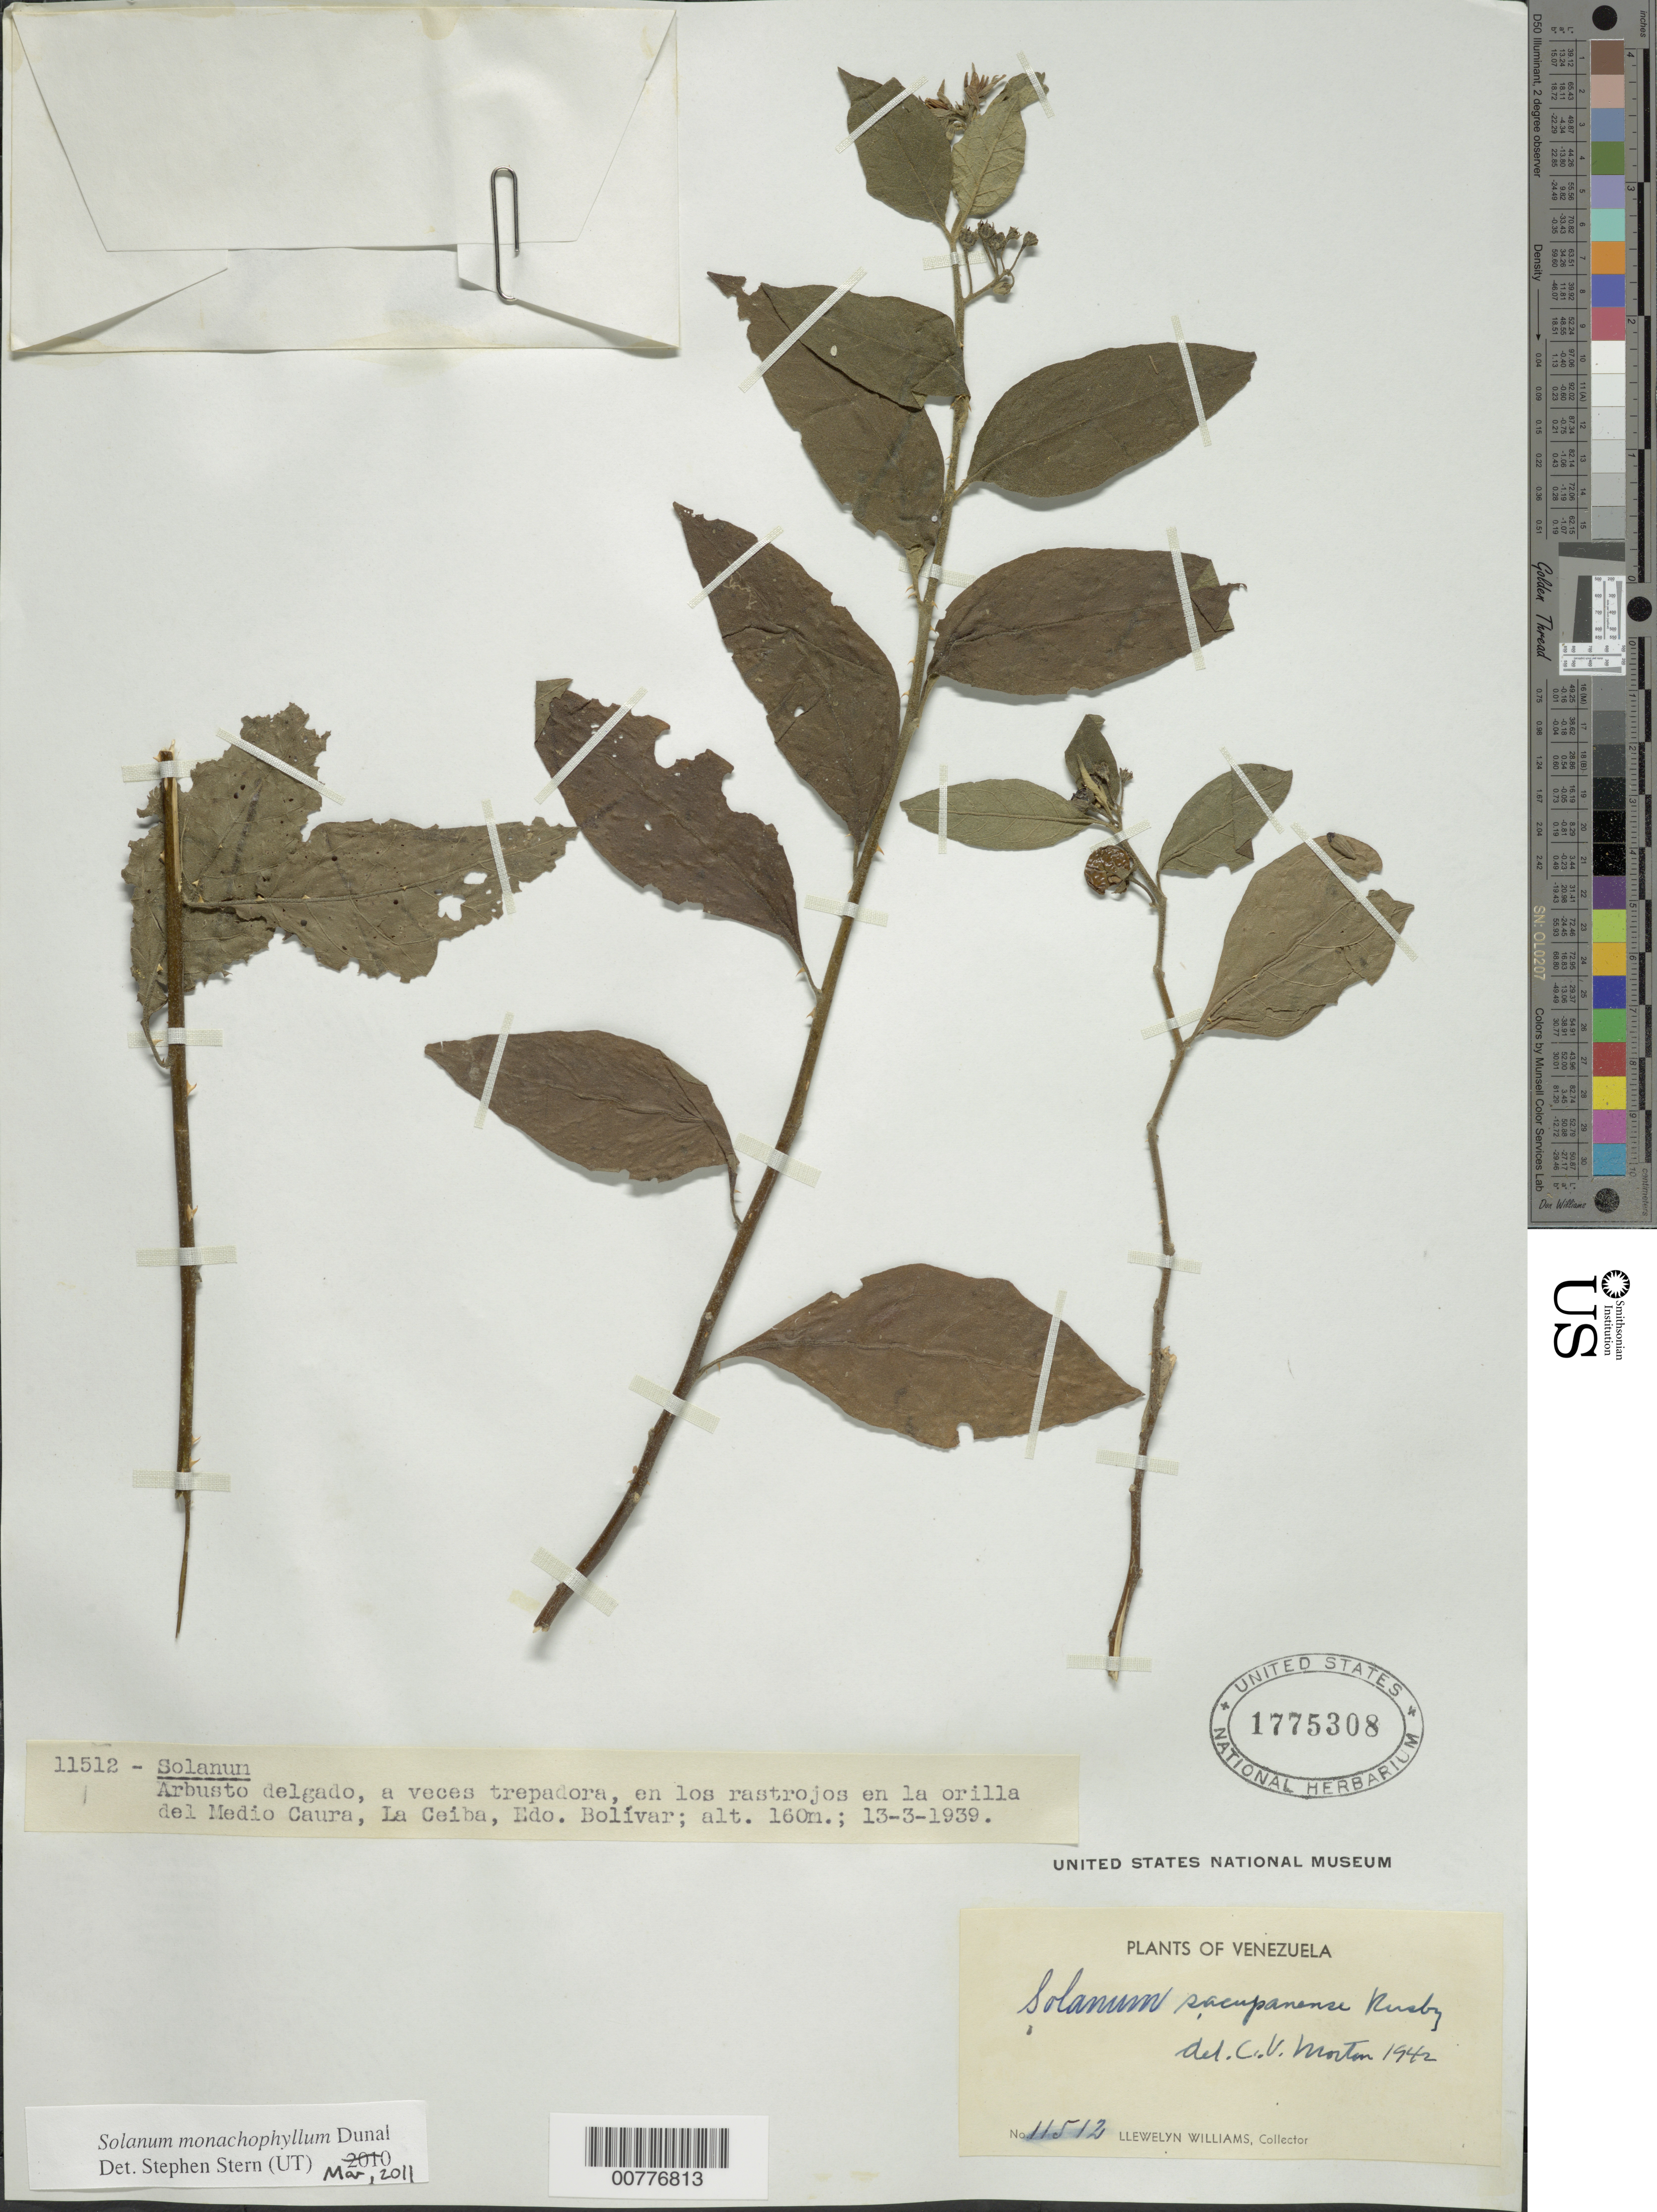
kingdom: Plantae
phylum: Tracheophyta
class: Magnoliopsida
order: Solanales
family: Solanaceae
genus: Solanum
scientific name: Solanum sacupanense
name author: Rusby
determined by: Morton, C. V.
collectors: L. Williams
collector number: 11512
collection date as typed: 3 Mar 1939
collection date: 1939-03-03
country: Venezuela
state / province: Bolívar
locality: La Ceiba, Medio Caura, near the mouth of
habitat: En los rastrojos en la orilla del rio.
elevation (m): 160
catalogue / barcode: US 1775308